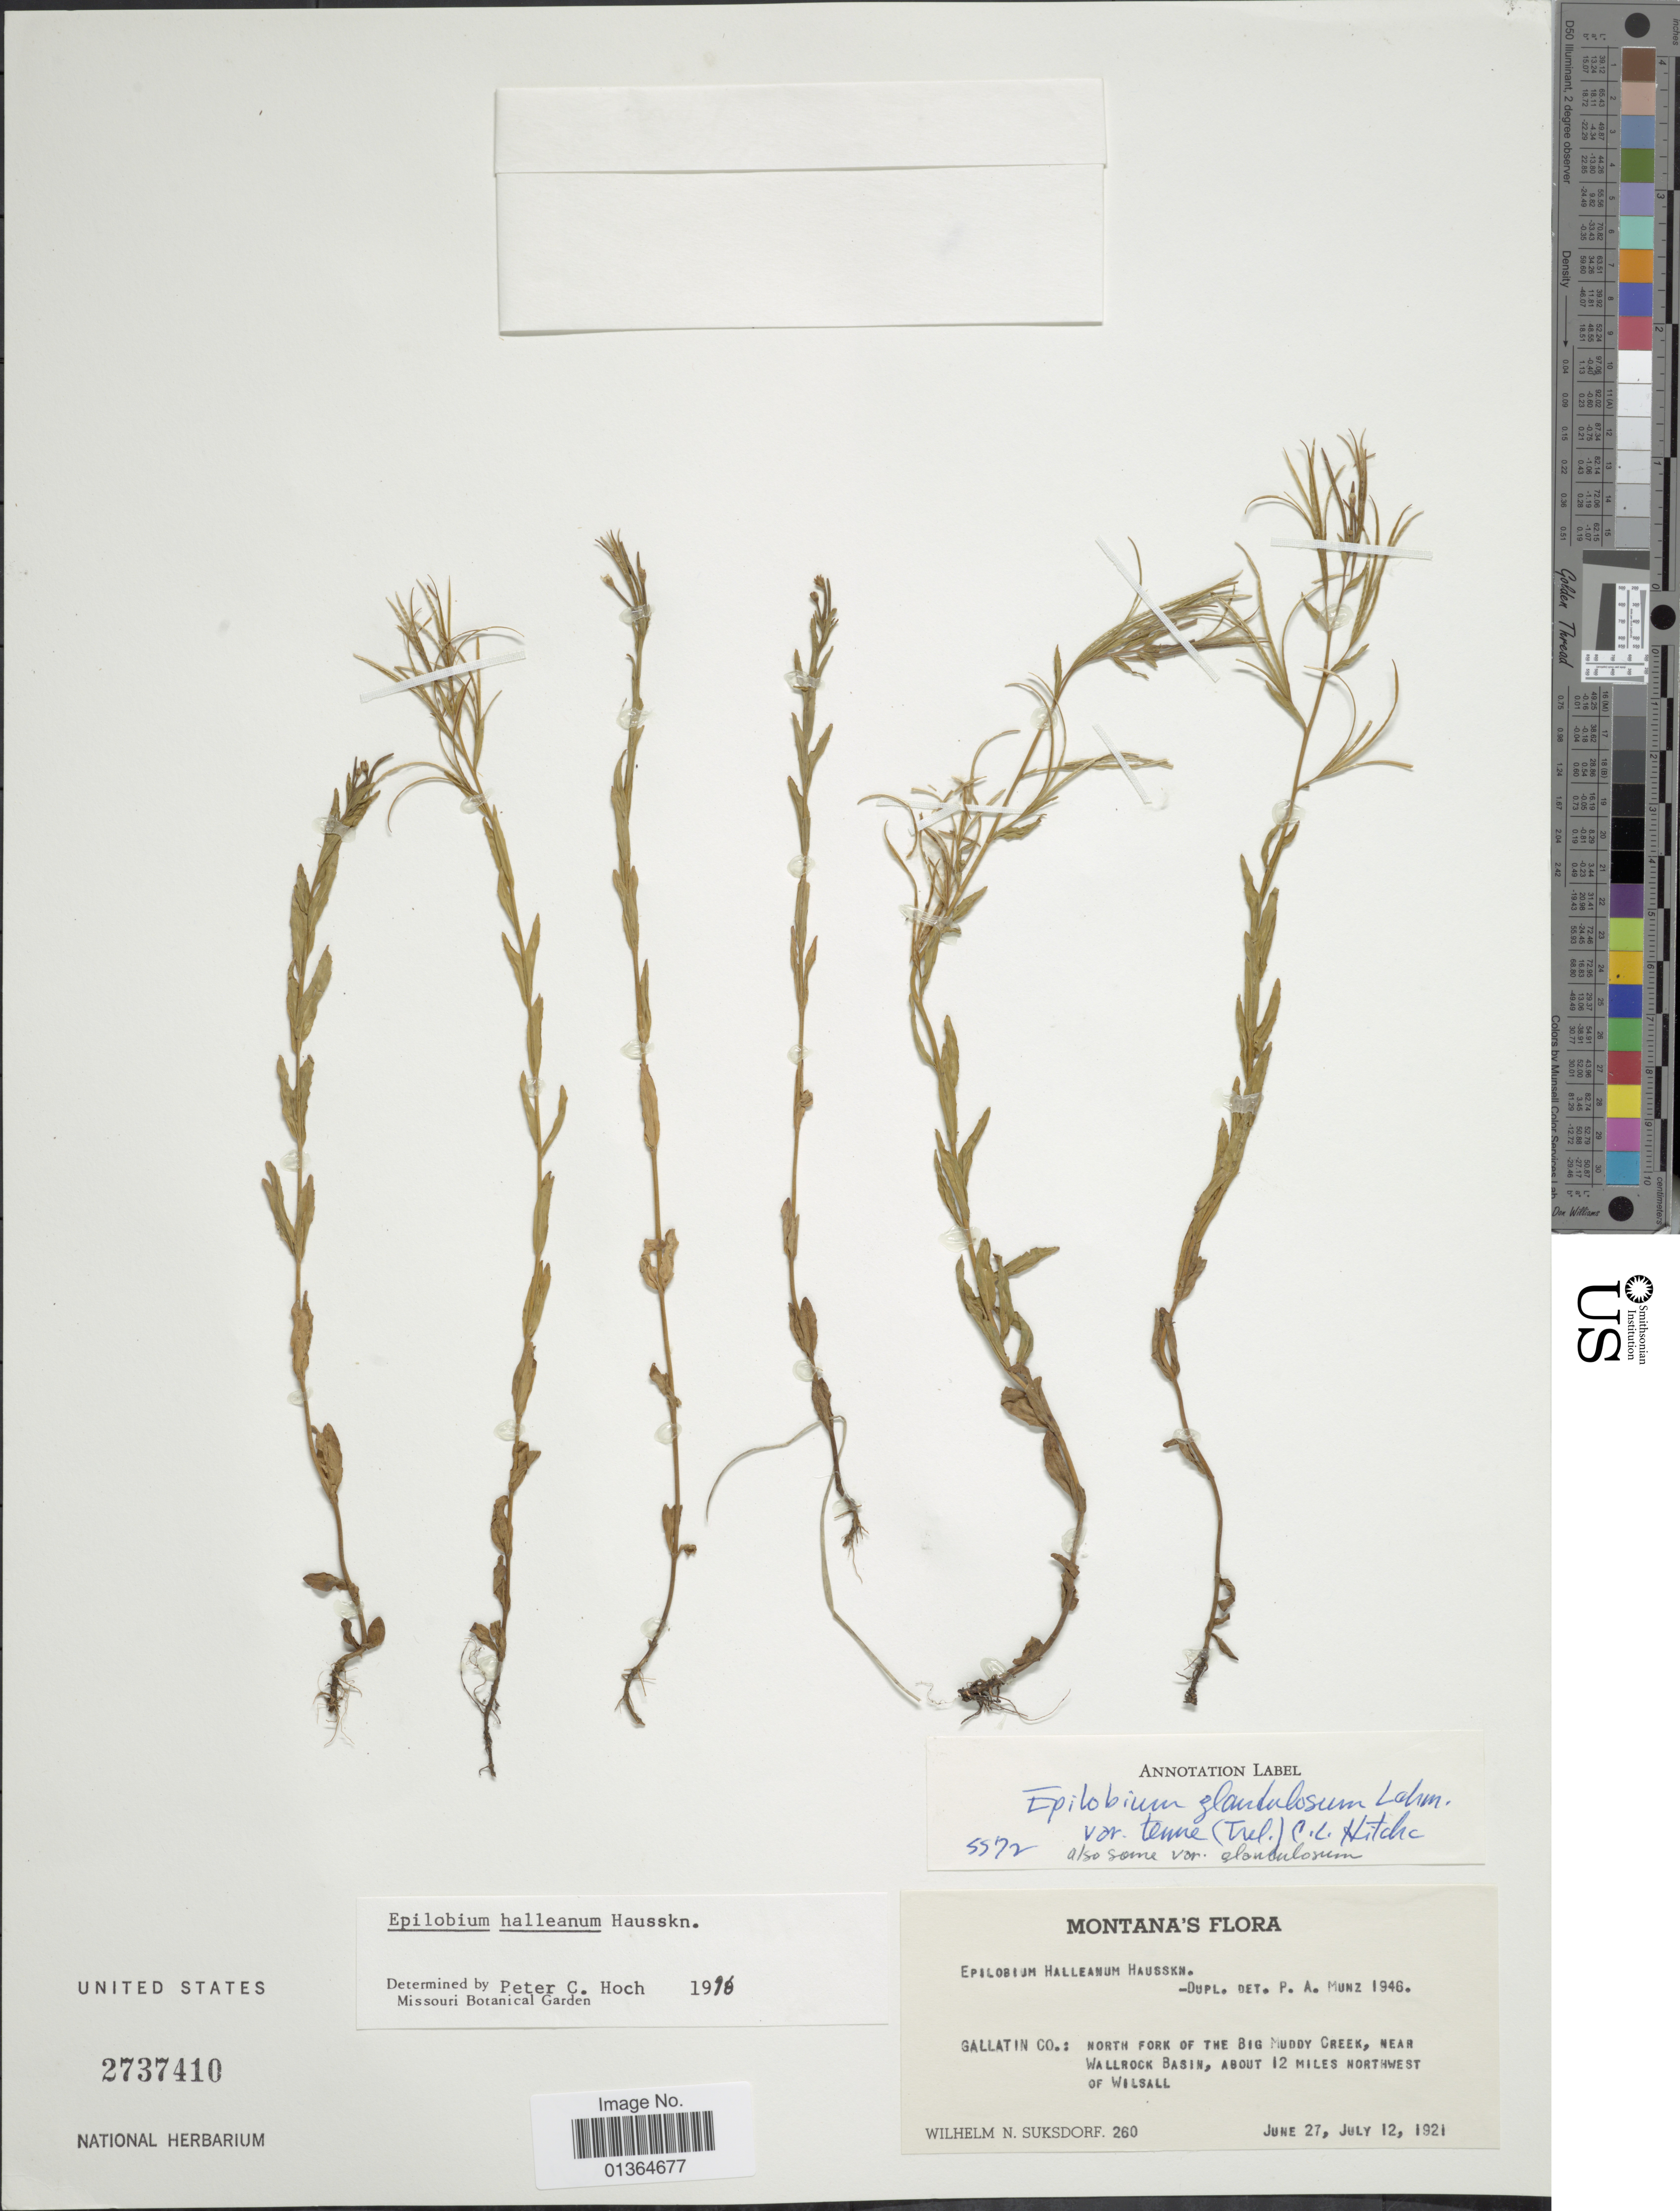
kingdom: Plantae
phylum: Tracheophyta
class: Magnoliopsida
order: Myrtales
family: Onagraceae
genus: Epilobium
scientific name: Epilobium hallianum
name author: Hausskn.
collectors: W. N. Suksdorf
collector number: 260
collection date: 1921-06-27/1921-07-12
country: United States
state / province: Montana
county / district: Gallatin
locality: North Fork of the Big Muddy Creek, near Wallrock Basin, about 12 miles NW of Wilsall.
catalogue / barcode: US 2737410